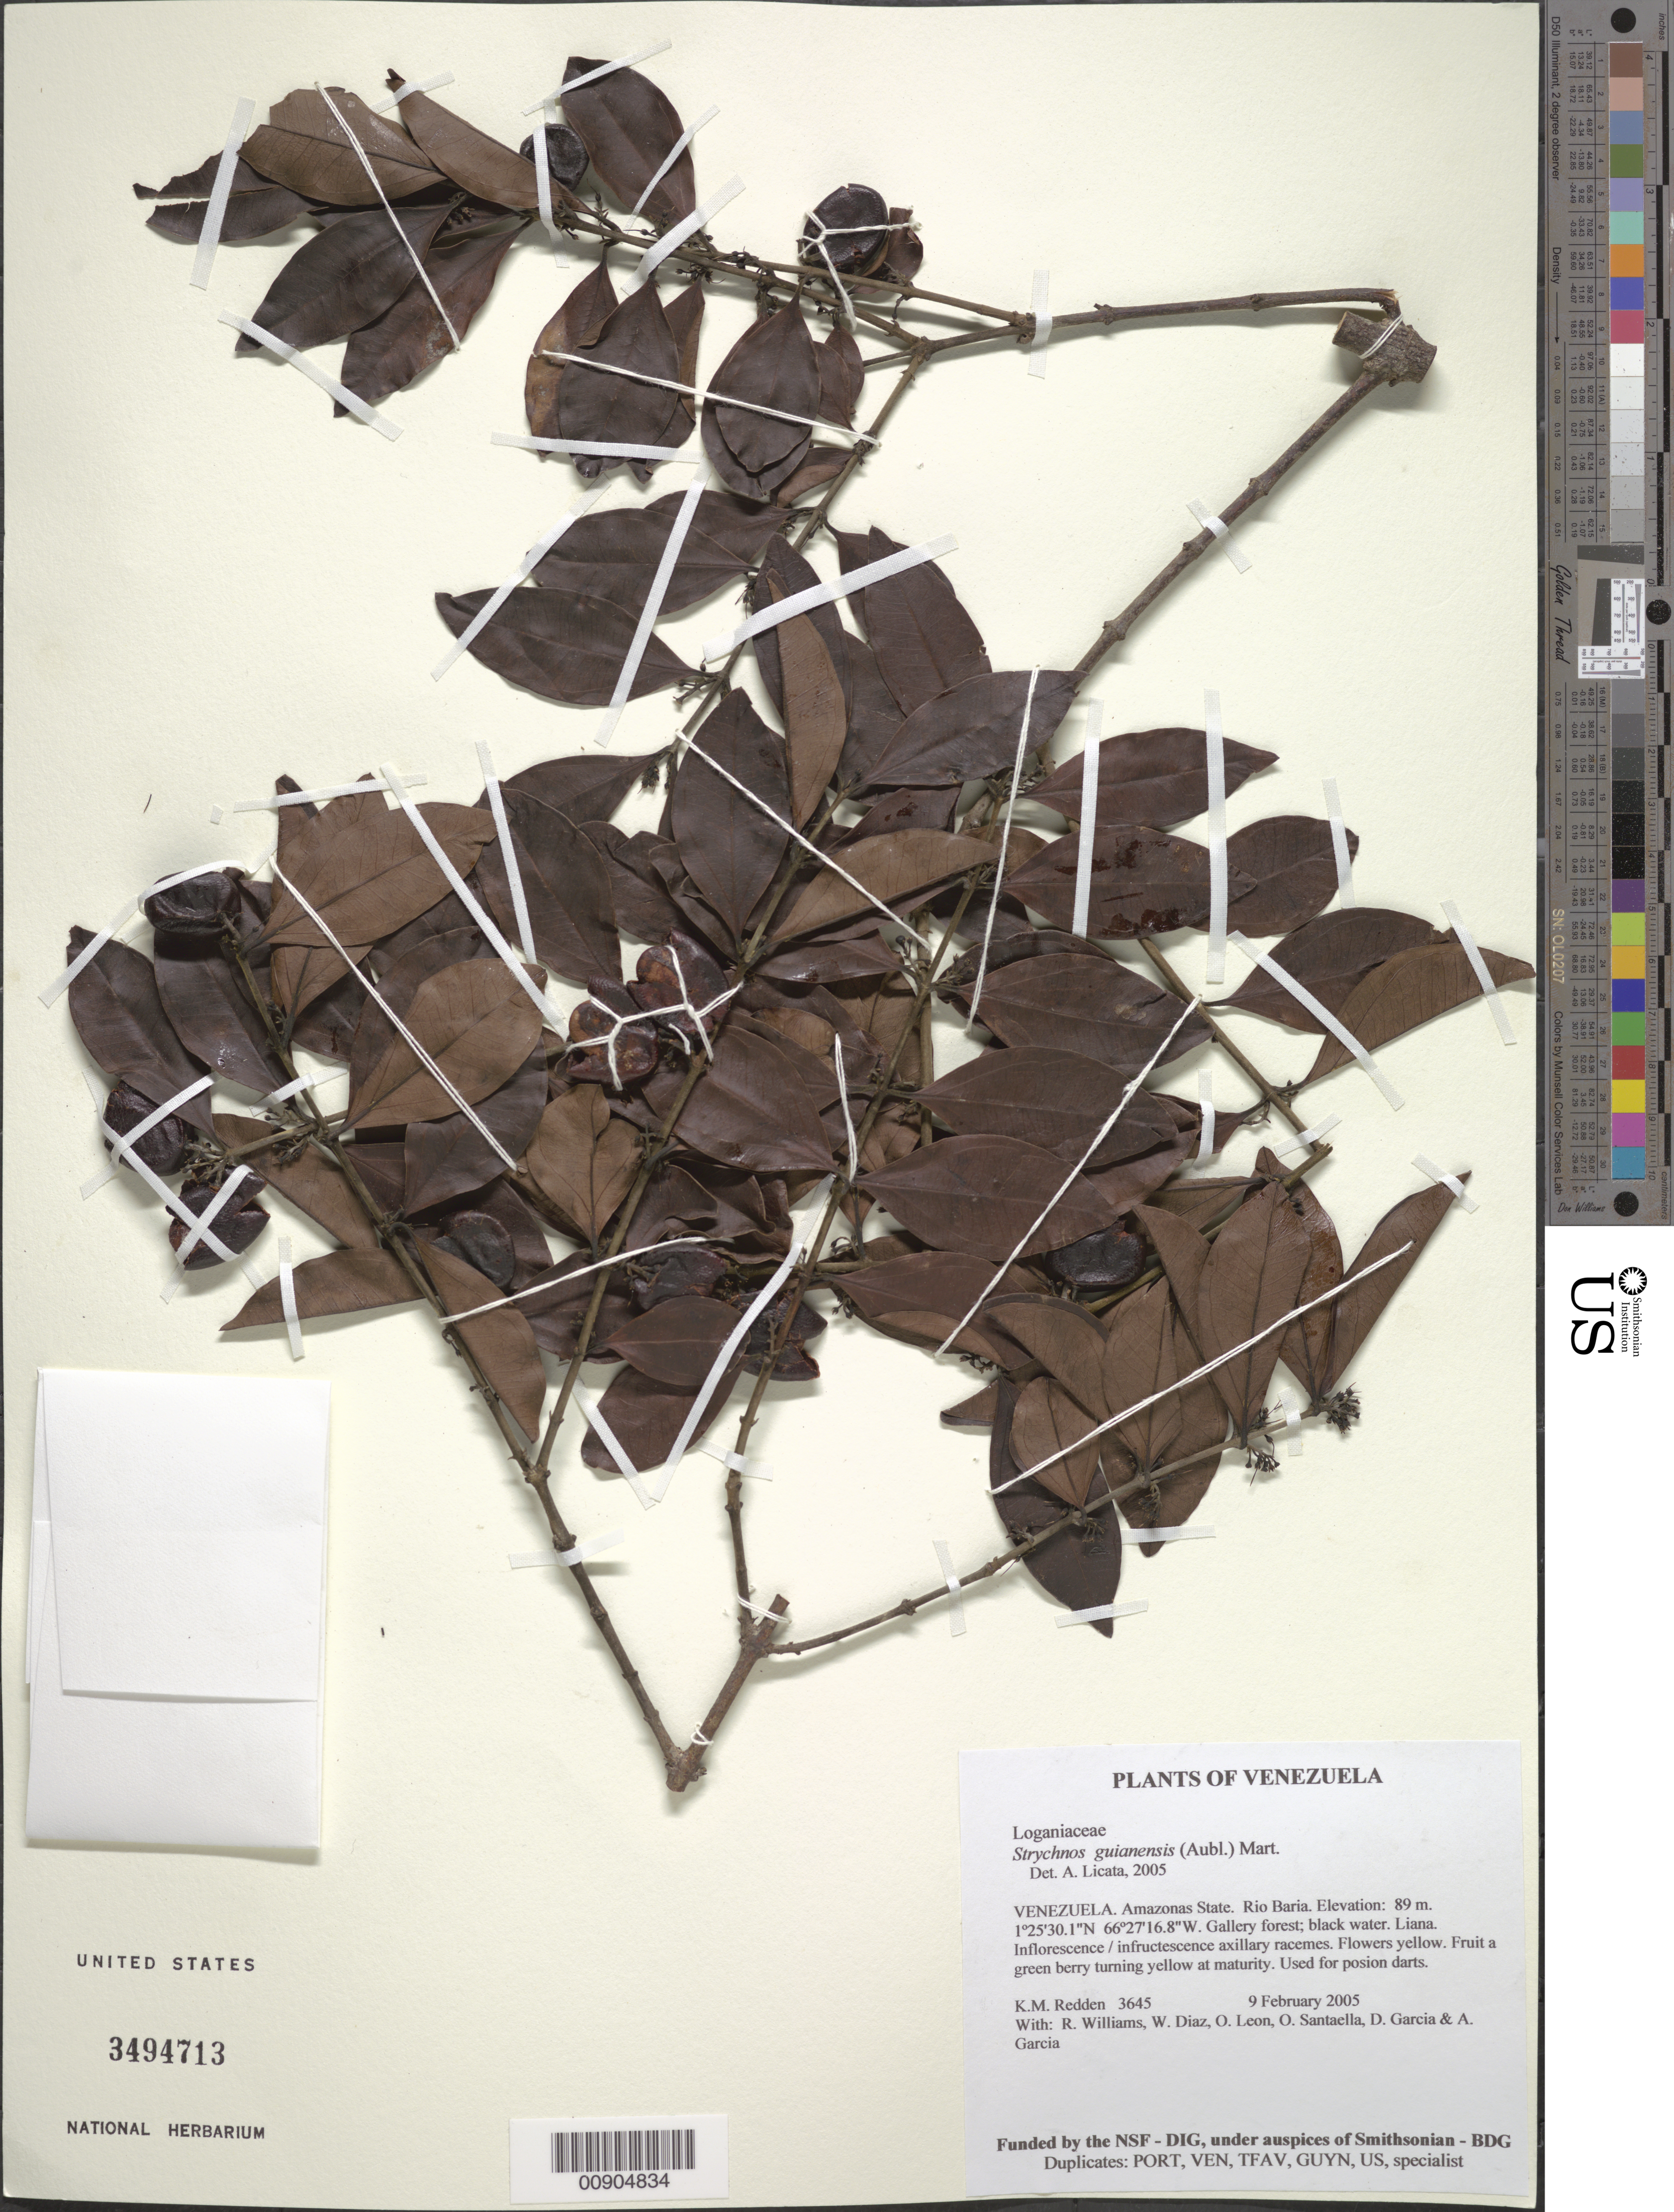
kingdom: Plantae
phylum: Tracheophyta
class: Magnoliopsida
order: Gentianales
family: Loganiaceae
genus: Strychnos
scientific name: Strychnos guianensis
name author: (Aubl.) Mart.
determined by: Licata, A., (PORT), Univ. Nac. Exp. de los Llanos Ezequiel Zamora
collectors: K. M. Redden, R. Williams, W. Díaz P., O. León, O. Santaella, D. Garcia & A. Garcia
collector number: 3645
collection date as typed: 9 February 2005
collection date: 2005-02-09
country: Venezuela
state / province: Amazonas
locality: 22 - Rio Baria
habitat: Gallery forest; black water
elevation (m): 89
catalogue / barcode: US 3494713